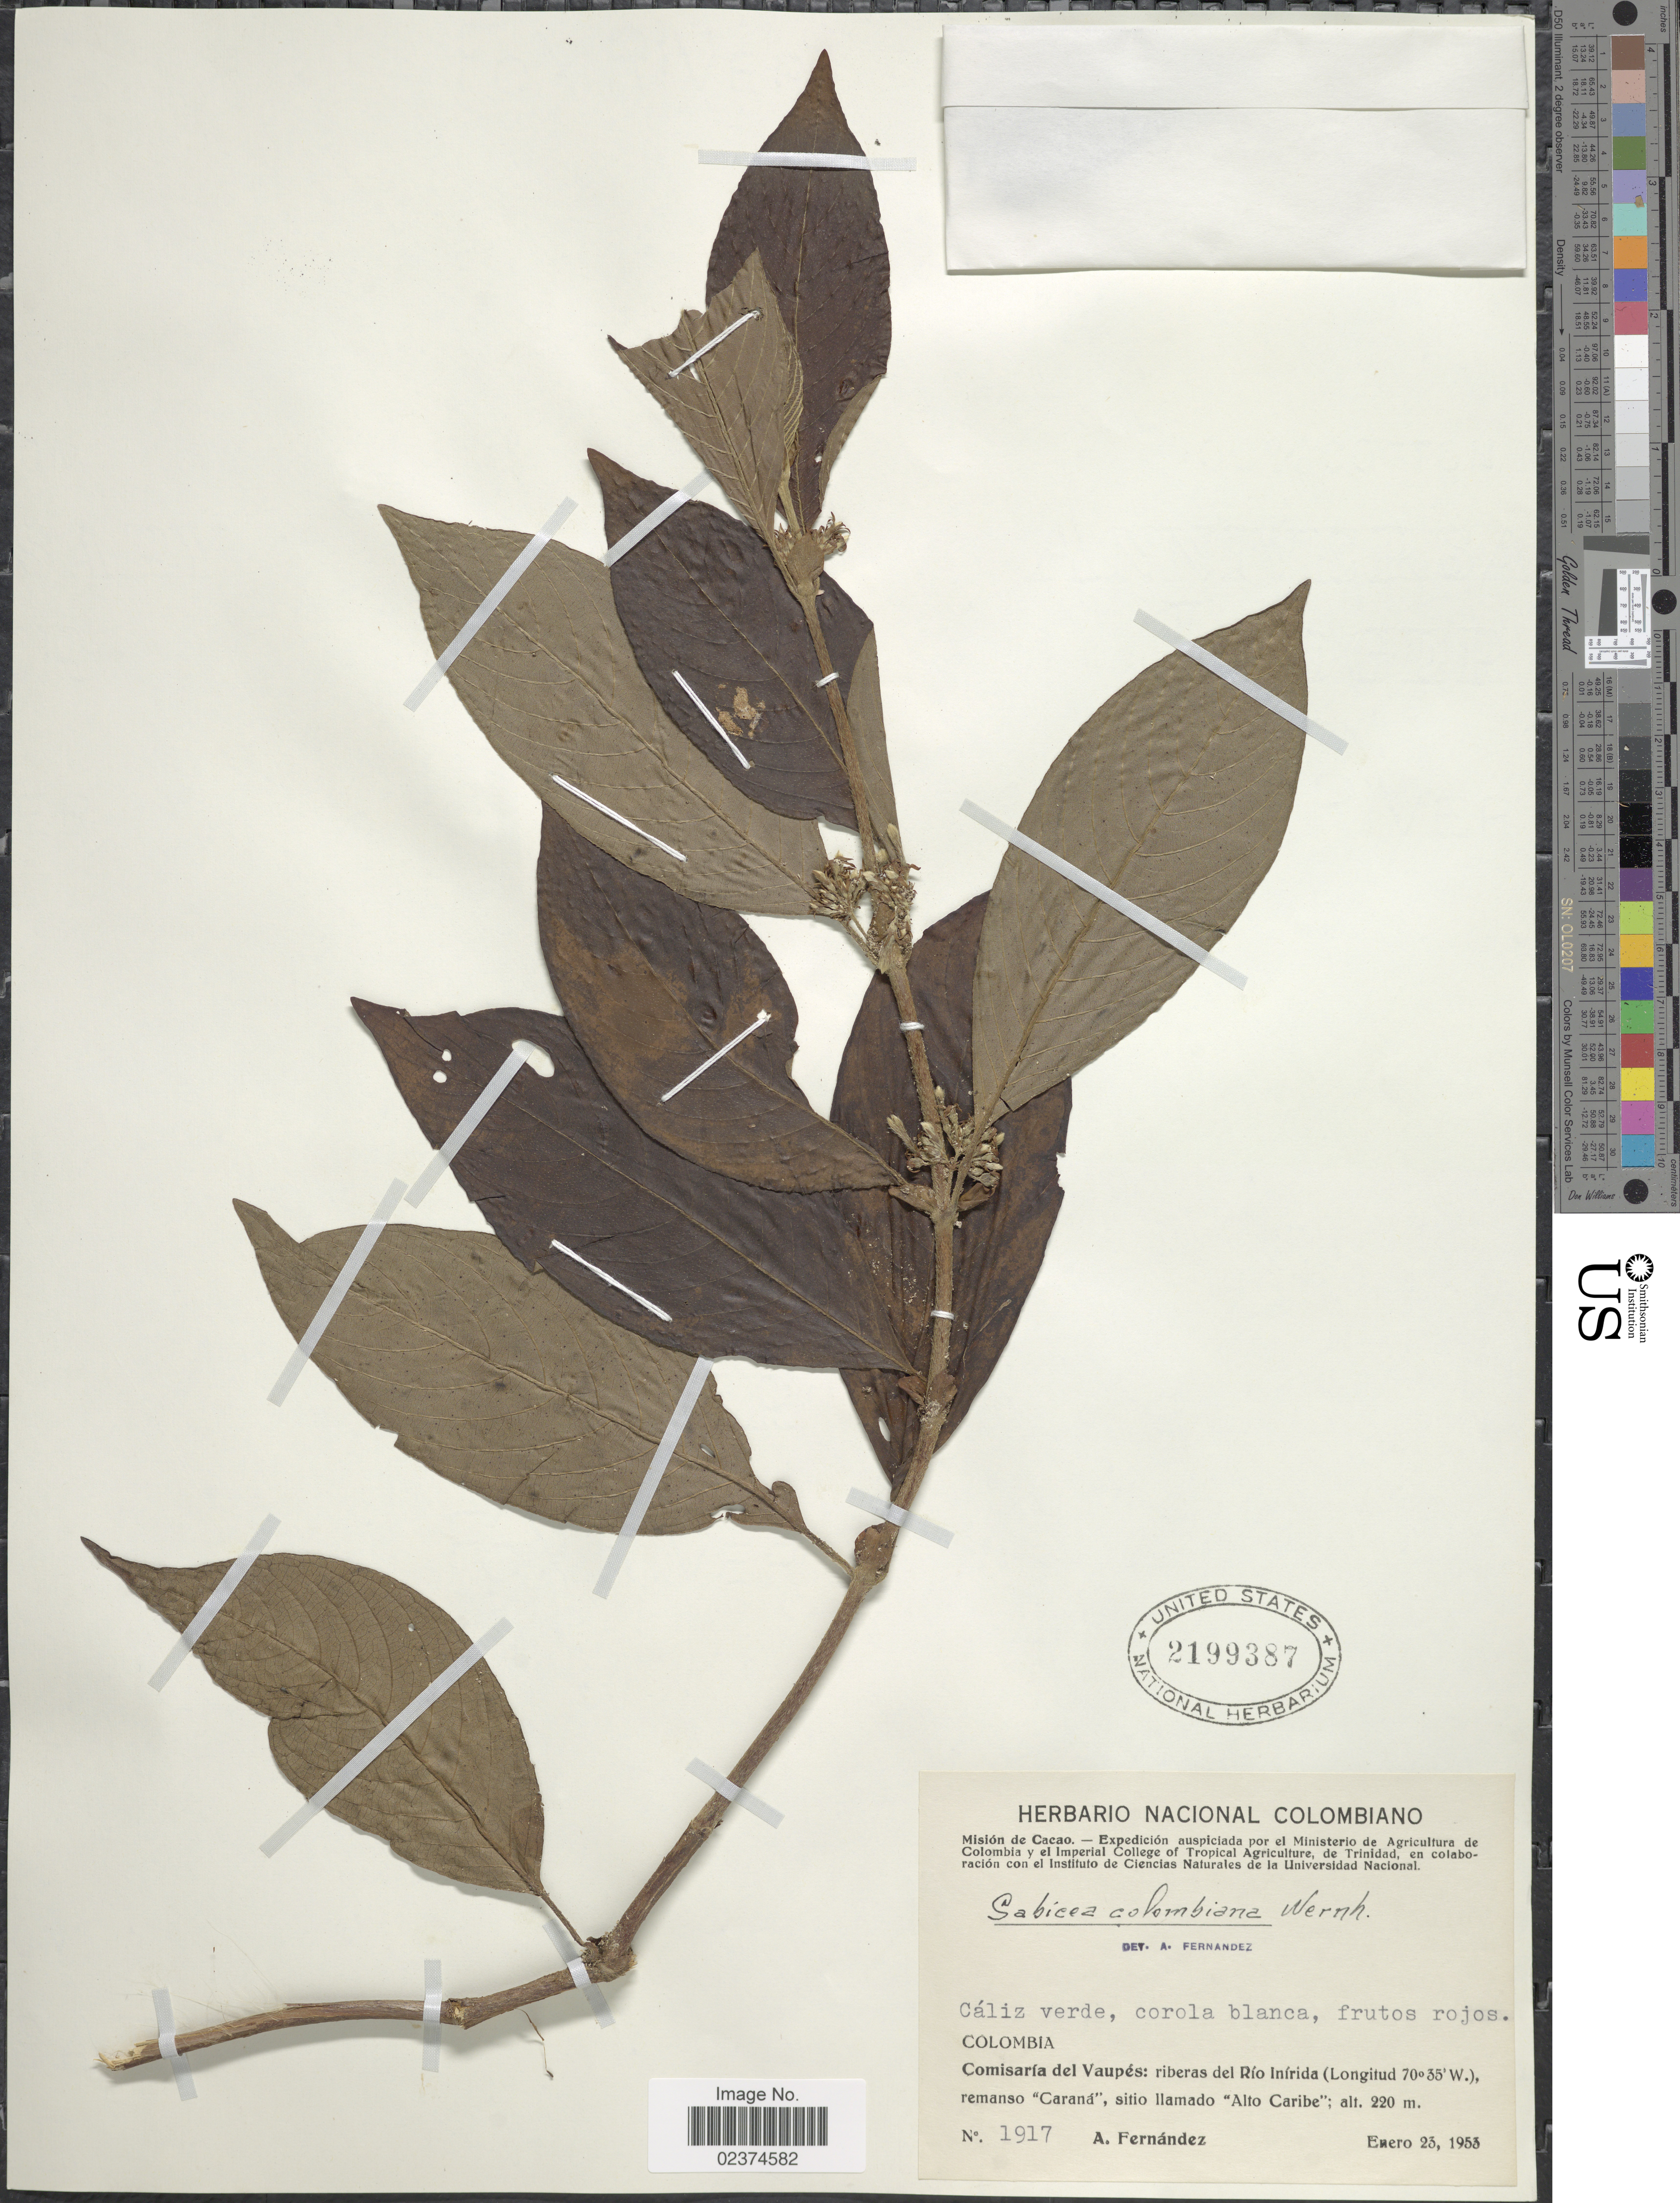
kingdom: Plantae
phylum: Tracheophyta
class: Magnoliopsida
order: Gentianales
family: Rubiaceae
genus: Sabicea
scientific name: Sabicea colombiana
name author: Wernham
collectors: A. Fernández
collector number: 1917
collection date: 1953-01-23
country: Colombia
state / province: Vaupés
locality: Comisaria del Vaupes: riberas del Rio Inirida, remnanso "carana", sitio llamado "Alto Caribe"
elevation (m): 220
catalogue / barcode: US 2199387